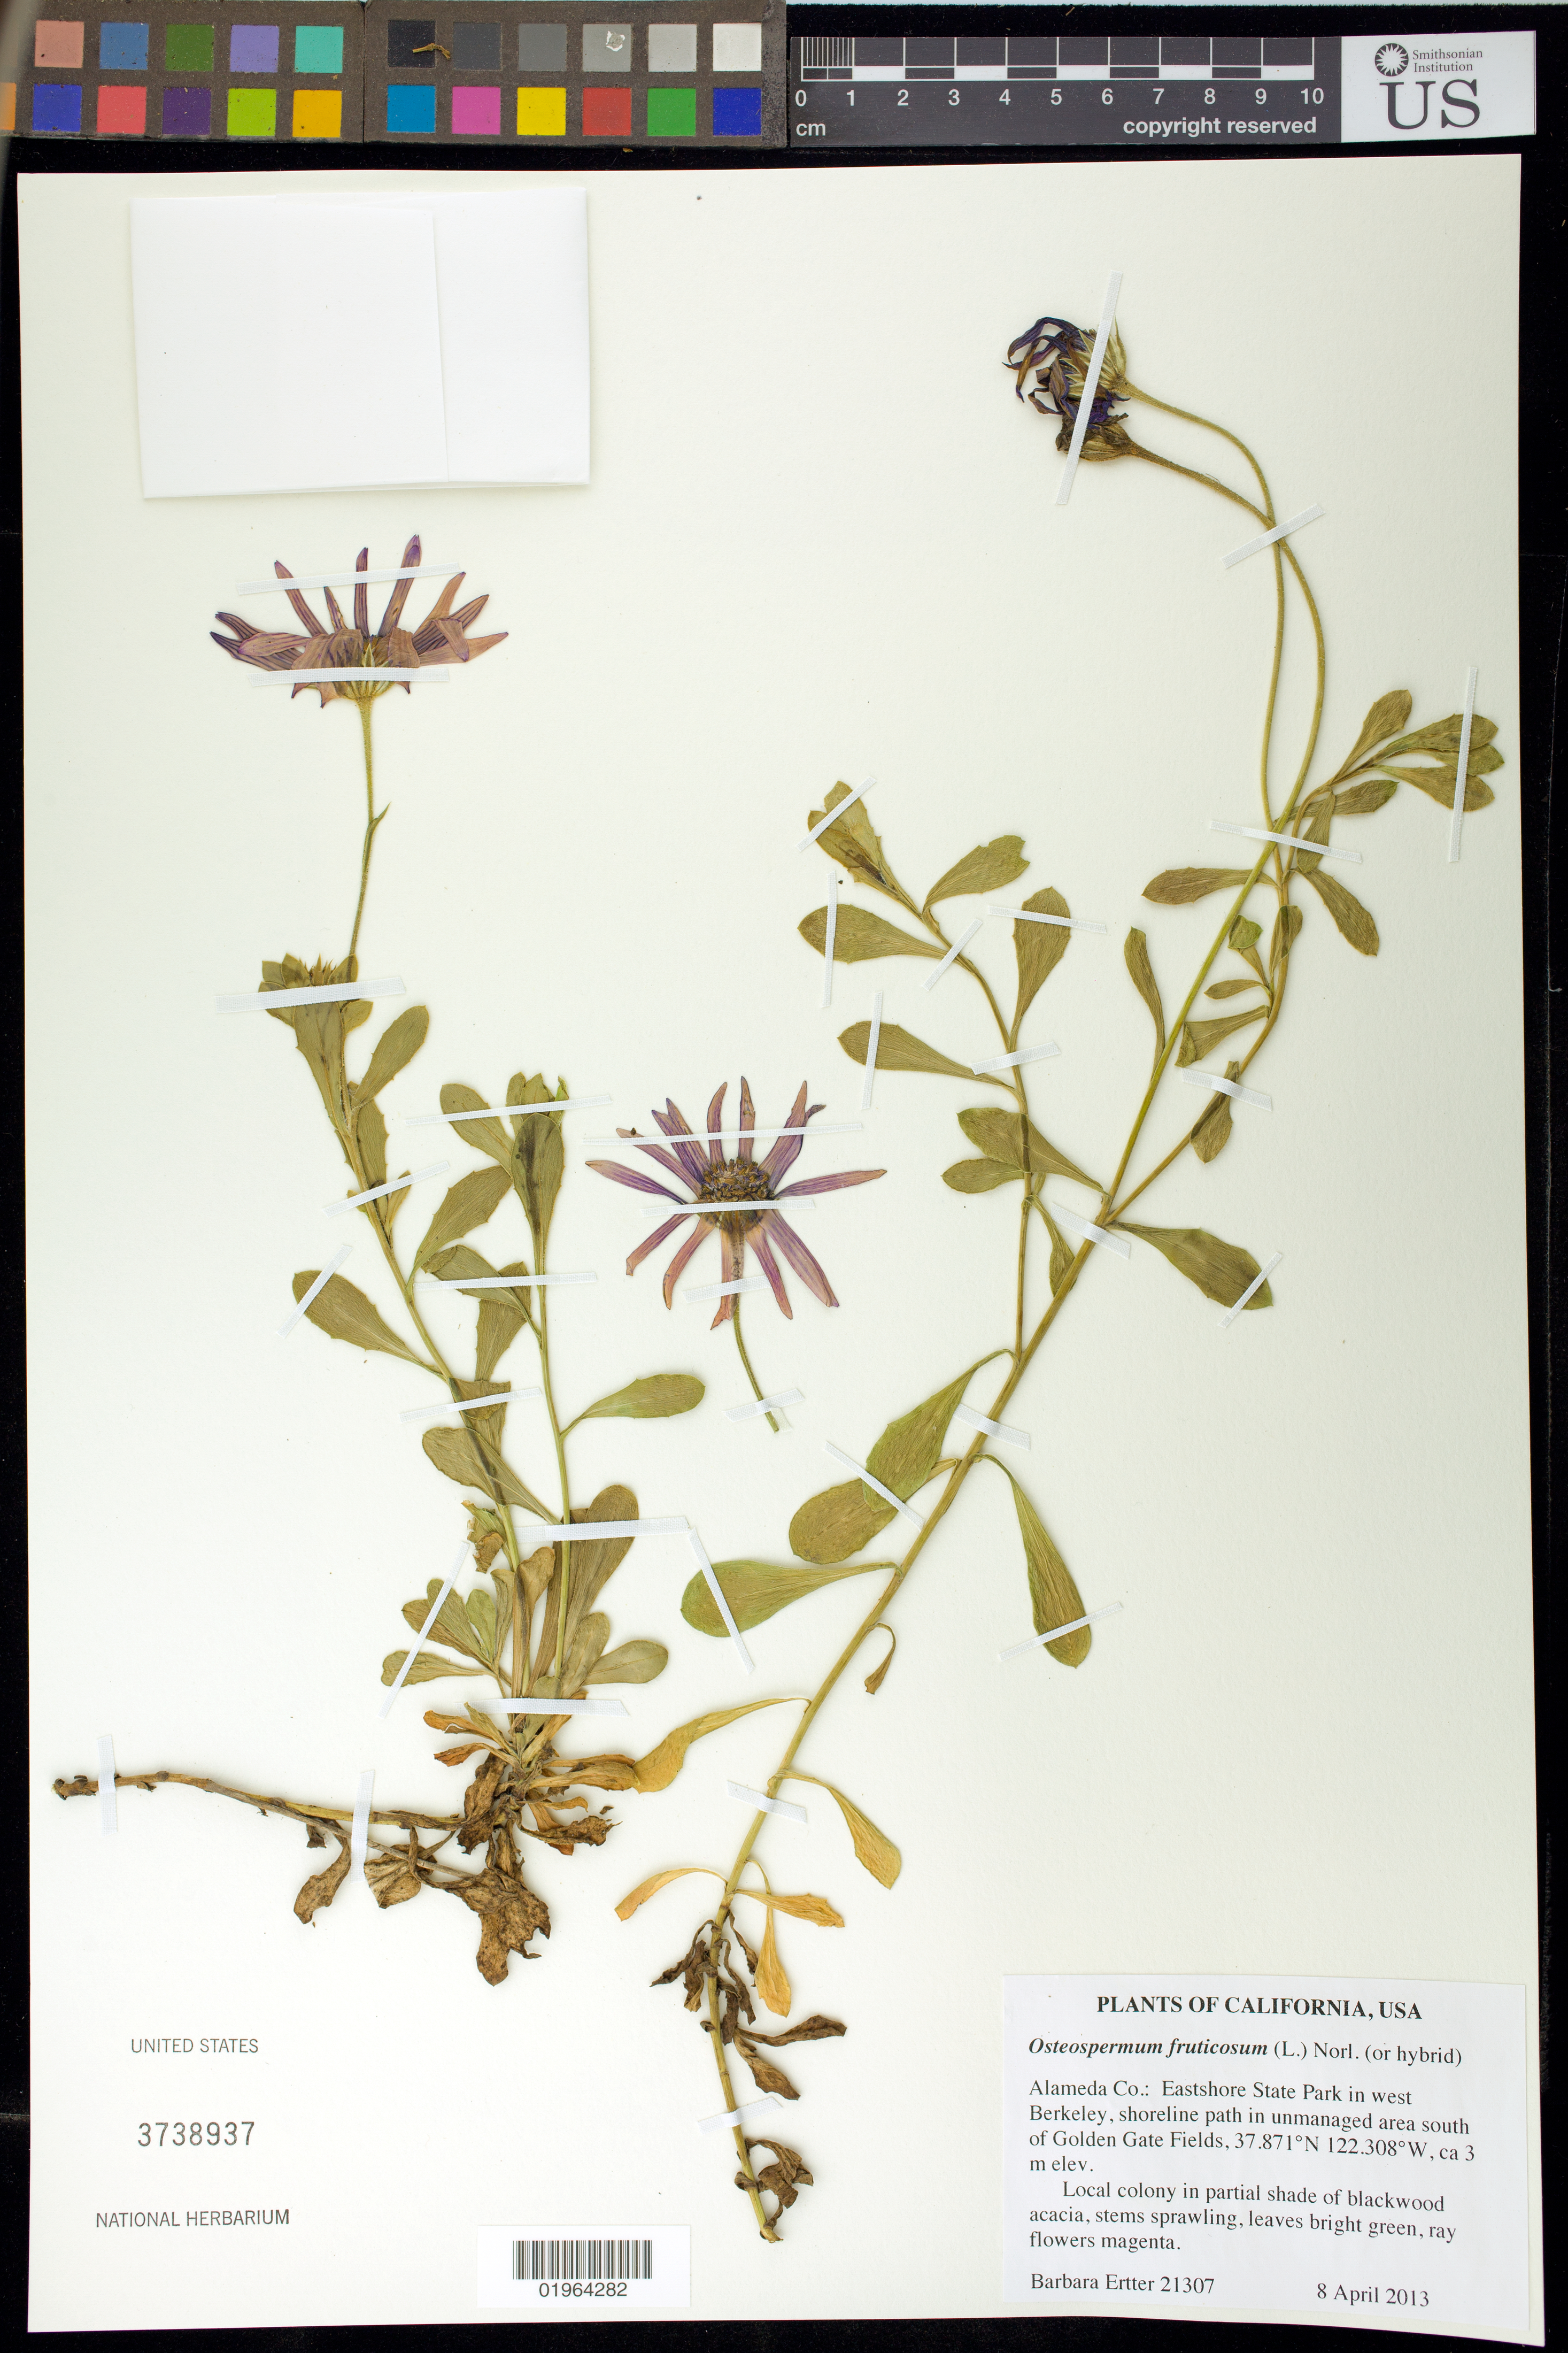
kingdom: Plantae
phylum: Tracheophyta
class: Magnoliopsida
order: Asterales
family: Asteraceae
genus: Osteospermum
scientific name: Osteospermum fruticosum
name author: (L.) Norl.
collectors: B. Ertter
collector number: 21307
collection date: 1989-04-08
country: United States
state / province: California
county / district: Alameda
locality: Eastshore State Park in west Berkeley, S of Golden Gate Fields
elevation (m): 3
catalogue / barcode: US 3738937